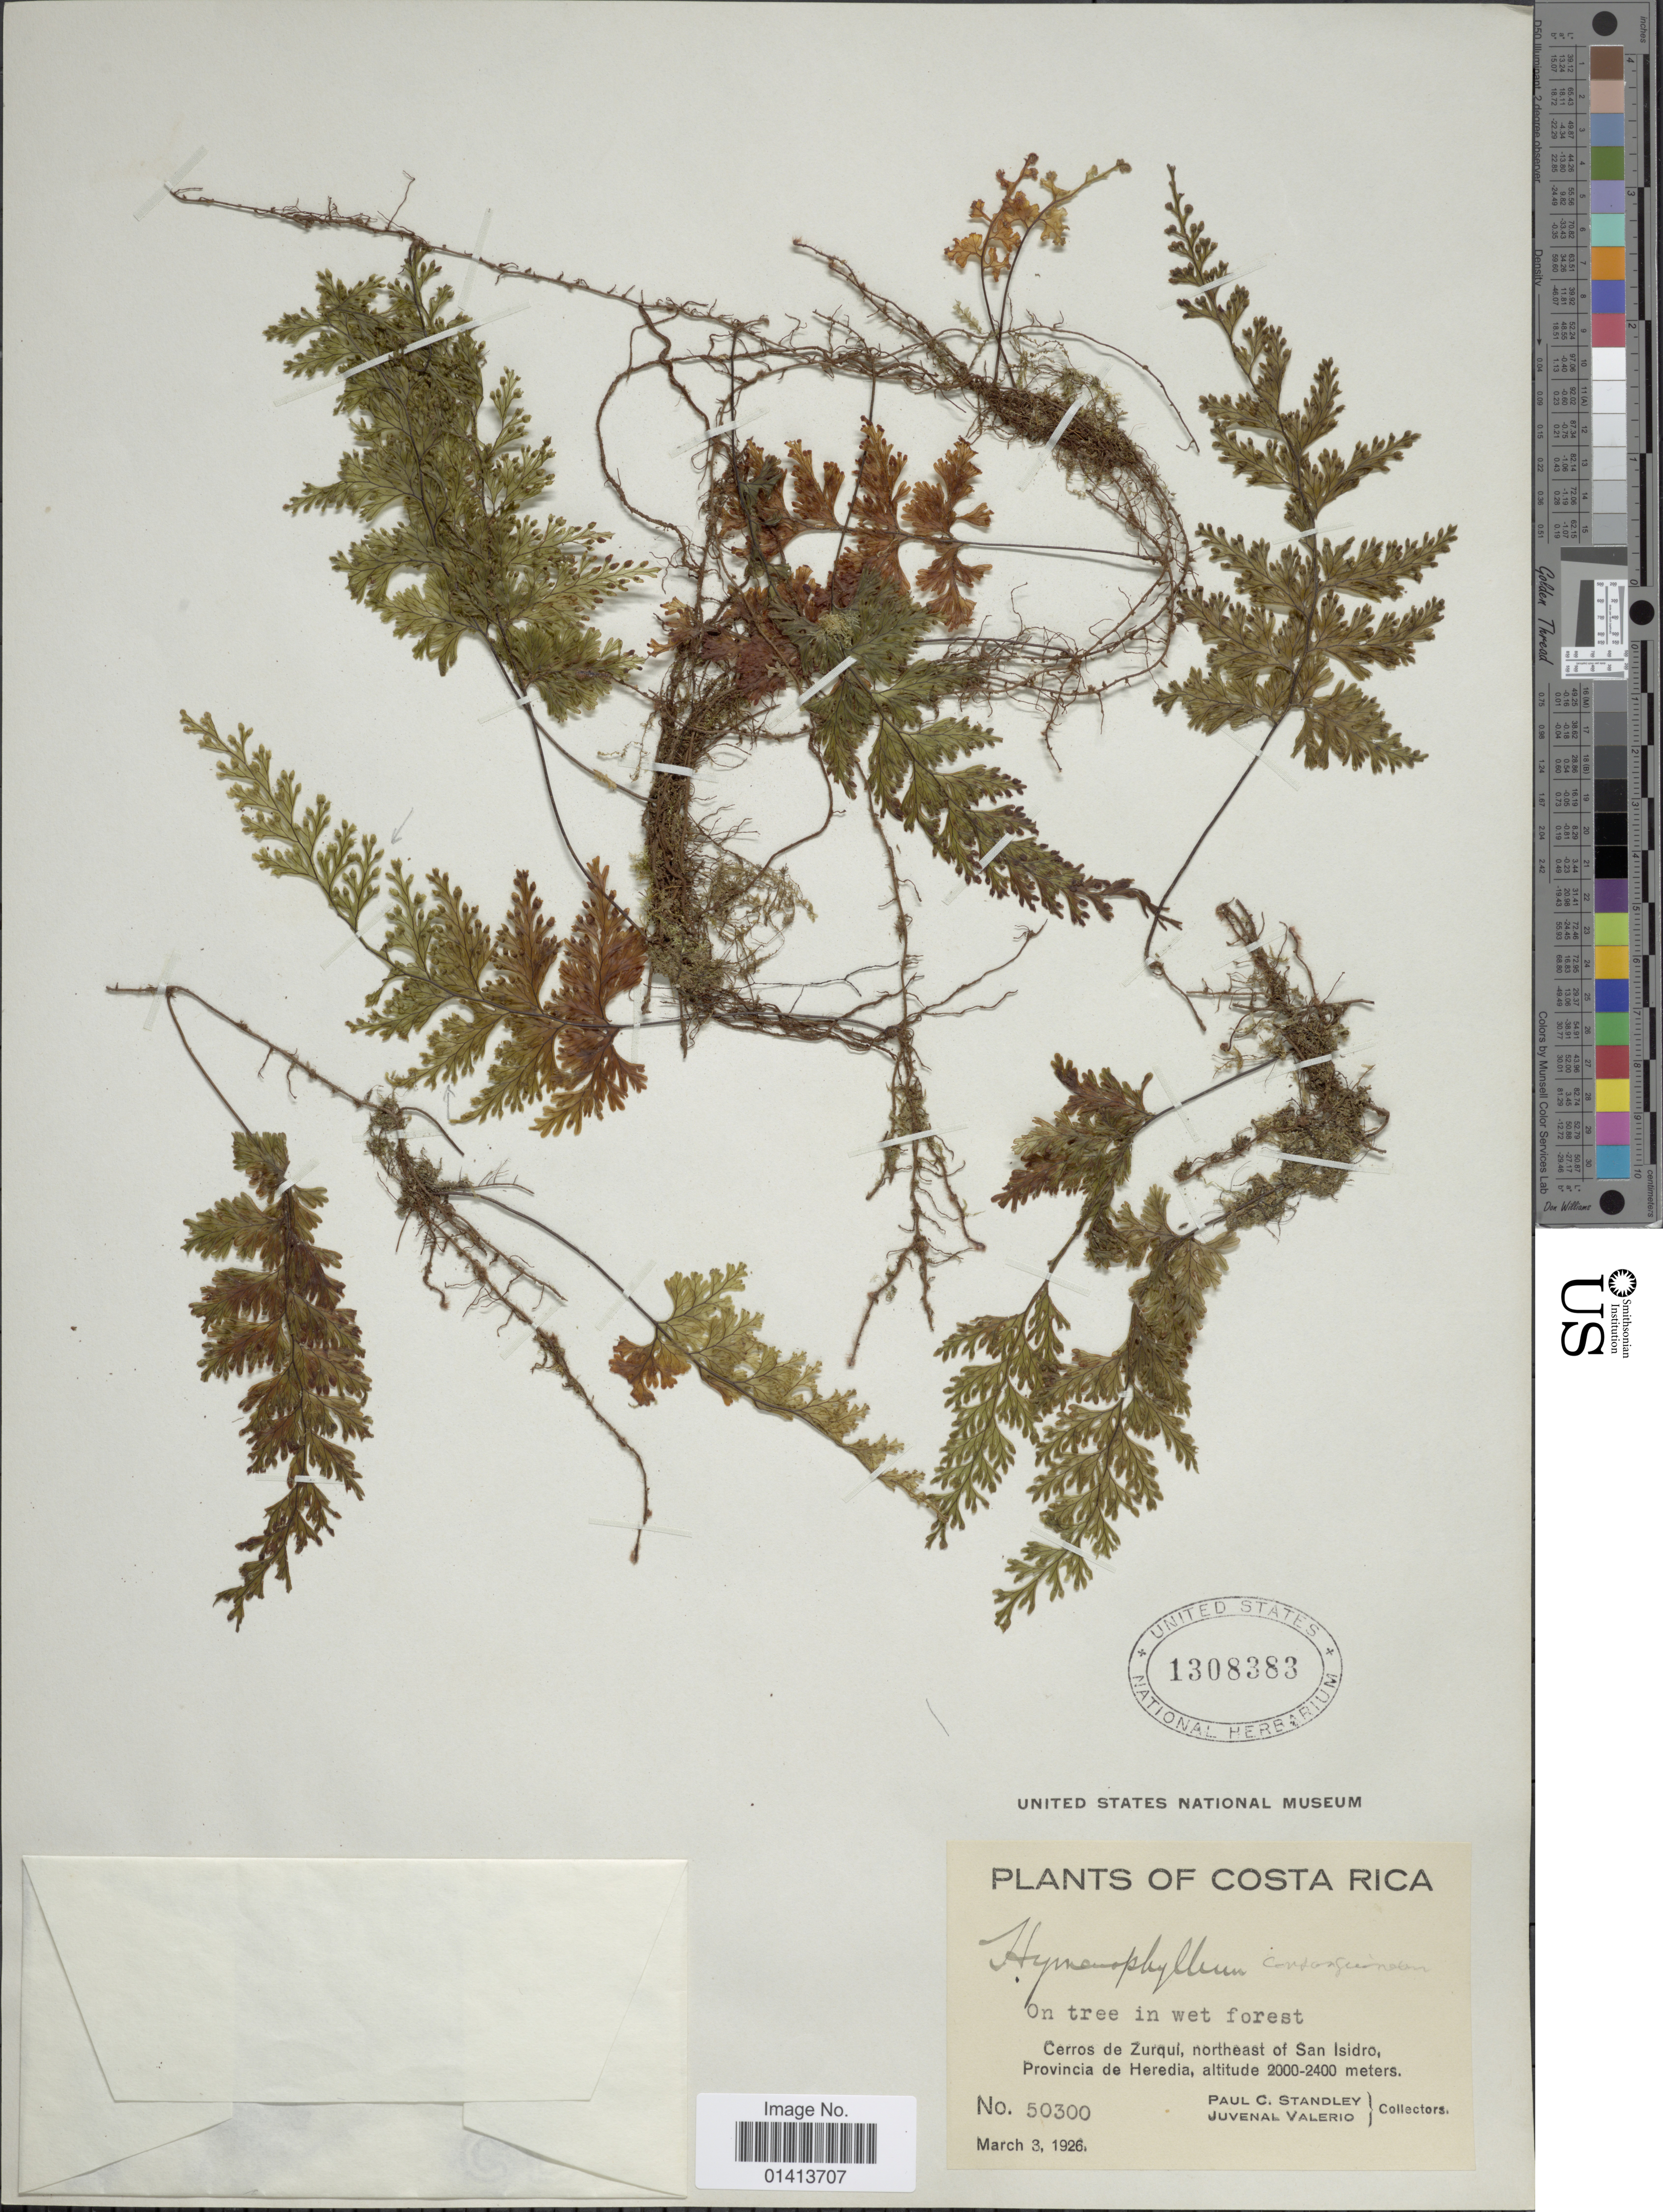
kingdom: Plantae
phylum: Tracheophyta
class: Polypodiopsida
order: Hymenophyllales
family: Hymenophyllaceae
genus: Hymenophyllum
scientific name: Hymenophyllum consanguineum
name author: C.V. Morton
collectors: P. C. Standley & J. Valerio R.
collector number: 50300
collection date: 1926-03-03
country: Costa Rica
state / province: Heredia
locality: Cerros de Zurqui, northeast of San Isidro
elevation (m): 2000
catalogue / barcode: US 1308383